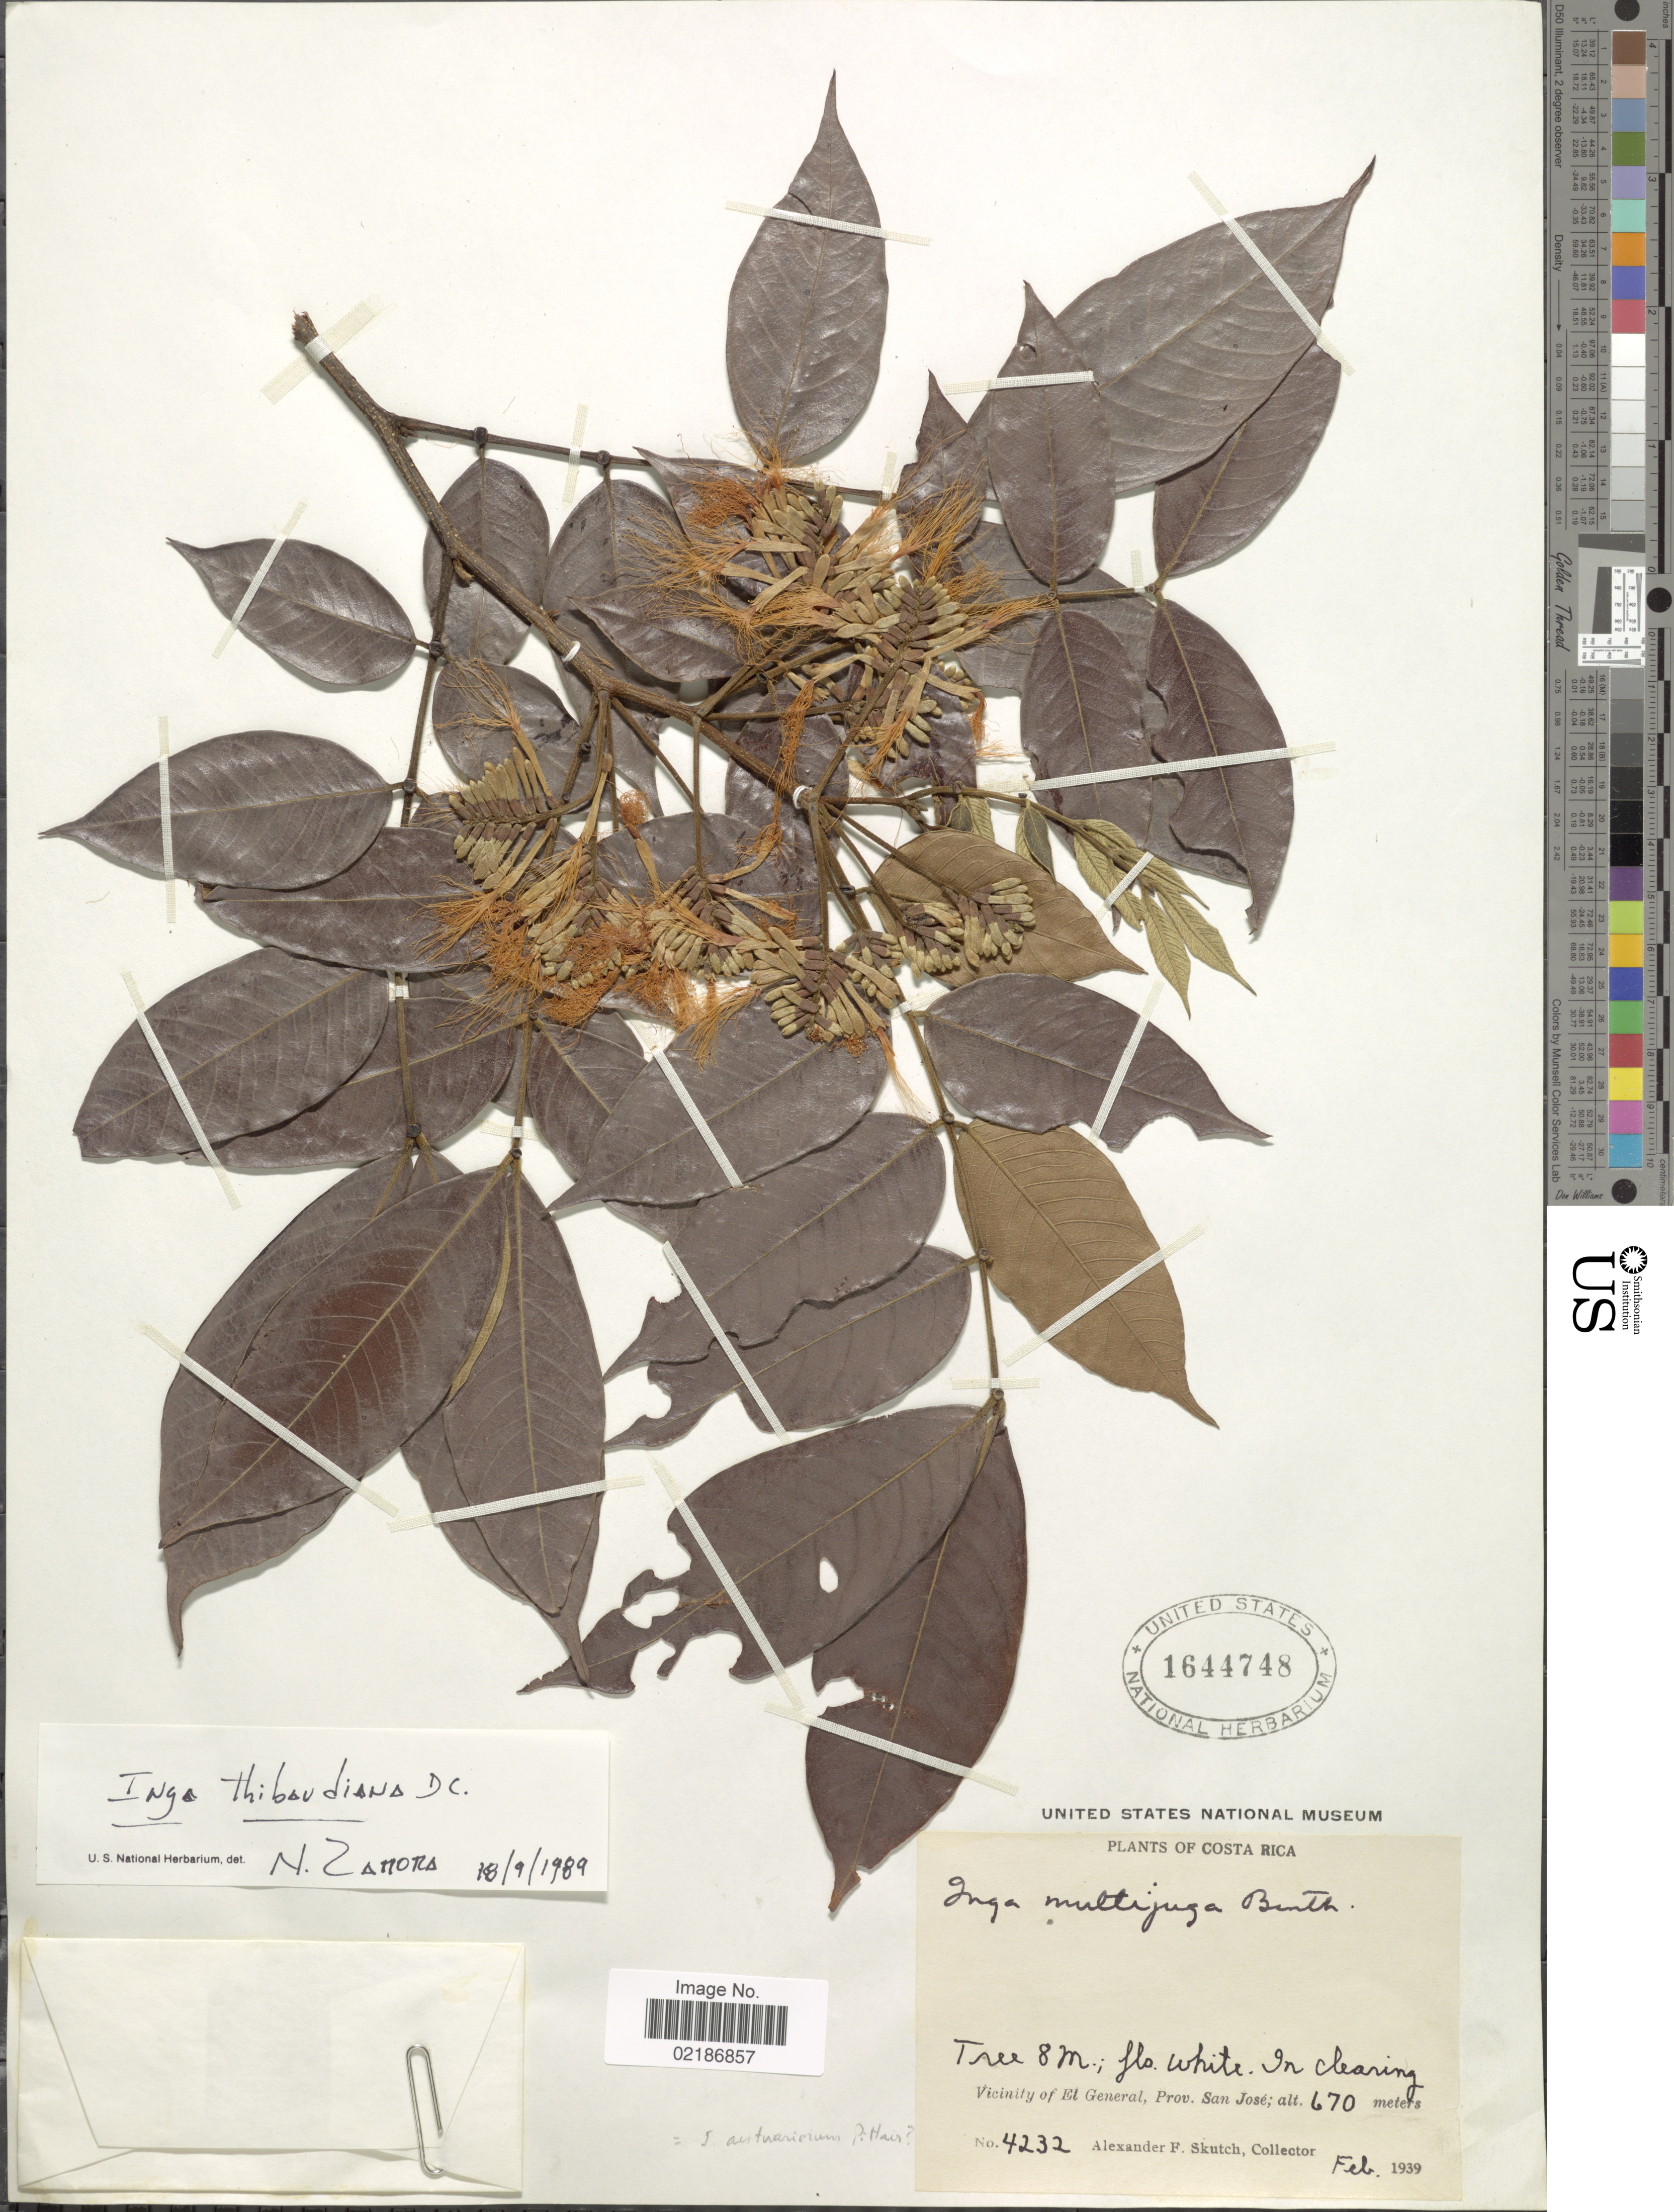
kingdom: Plantae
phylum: Tracheophyta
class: Magnoliopsida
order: Fabales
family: Fabaceae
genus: Inga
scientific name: Inga thibaudiana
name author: DC.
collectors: A. F. Skutch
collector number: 4232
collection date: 1939-01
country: Costa Rica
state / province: San José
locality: Vicinity of El General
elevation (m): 670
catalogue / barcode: US 1644748